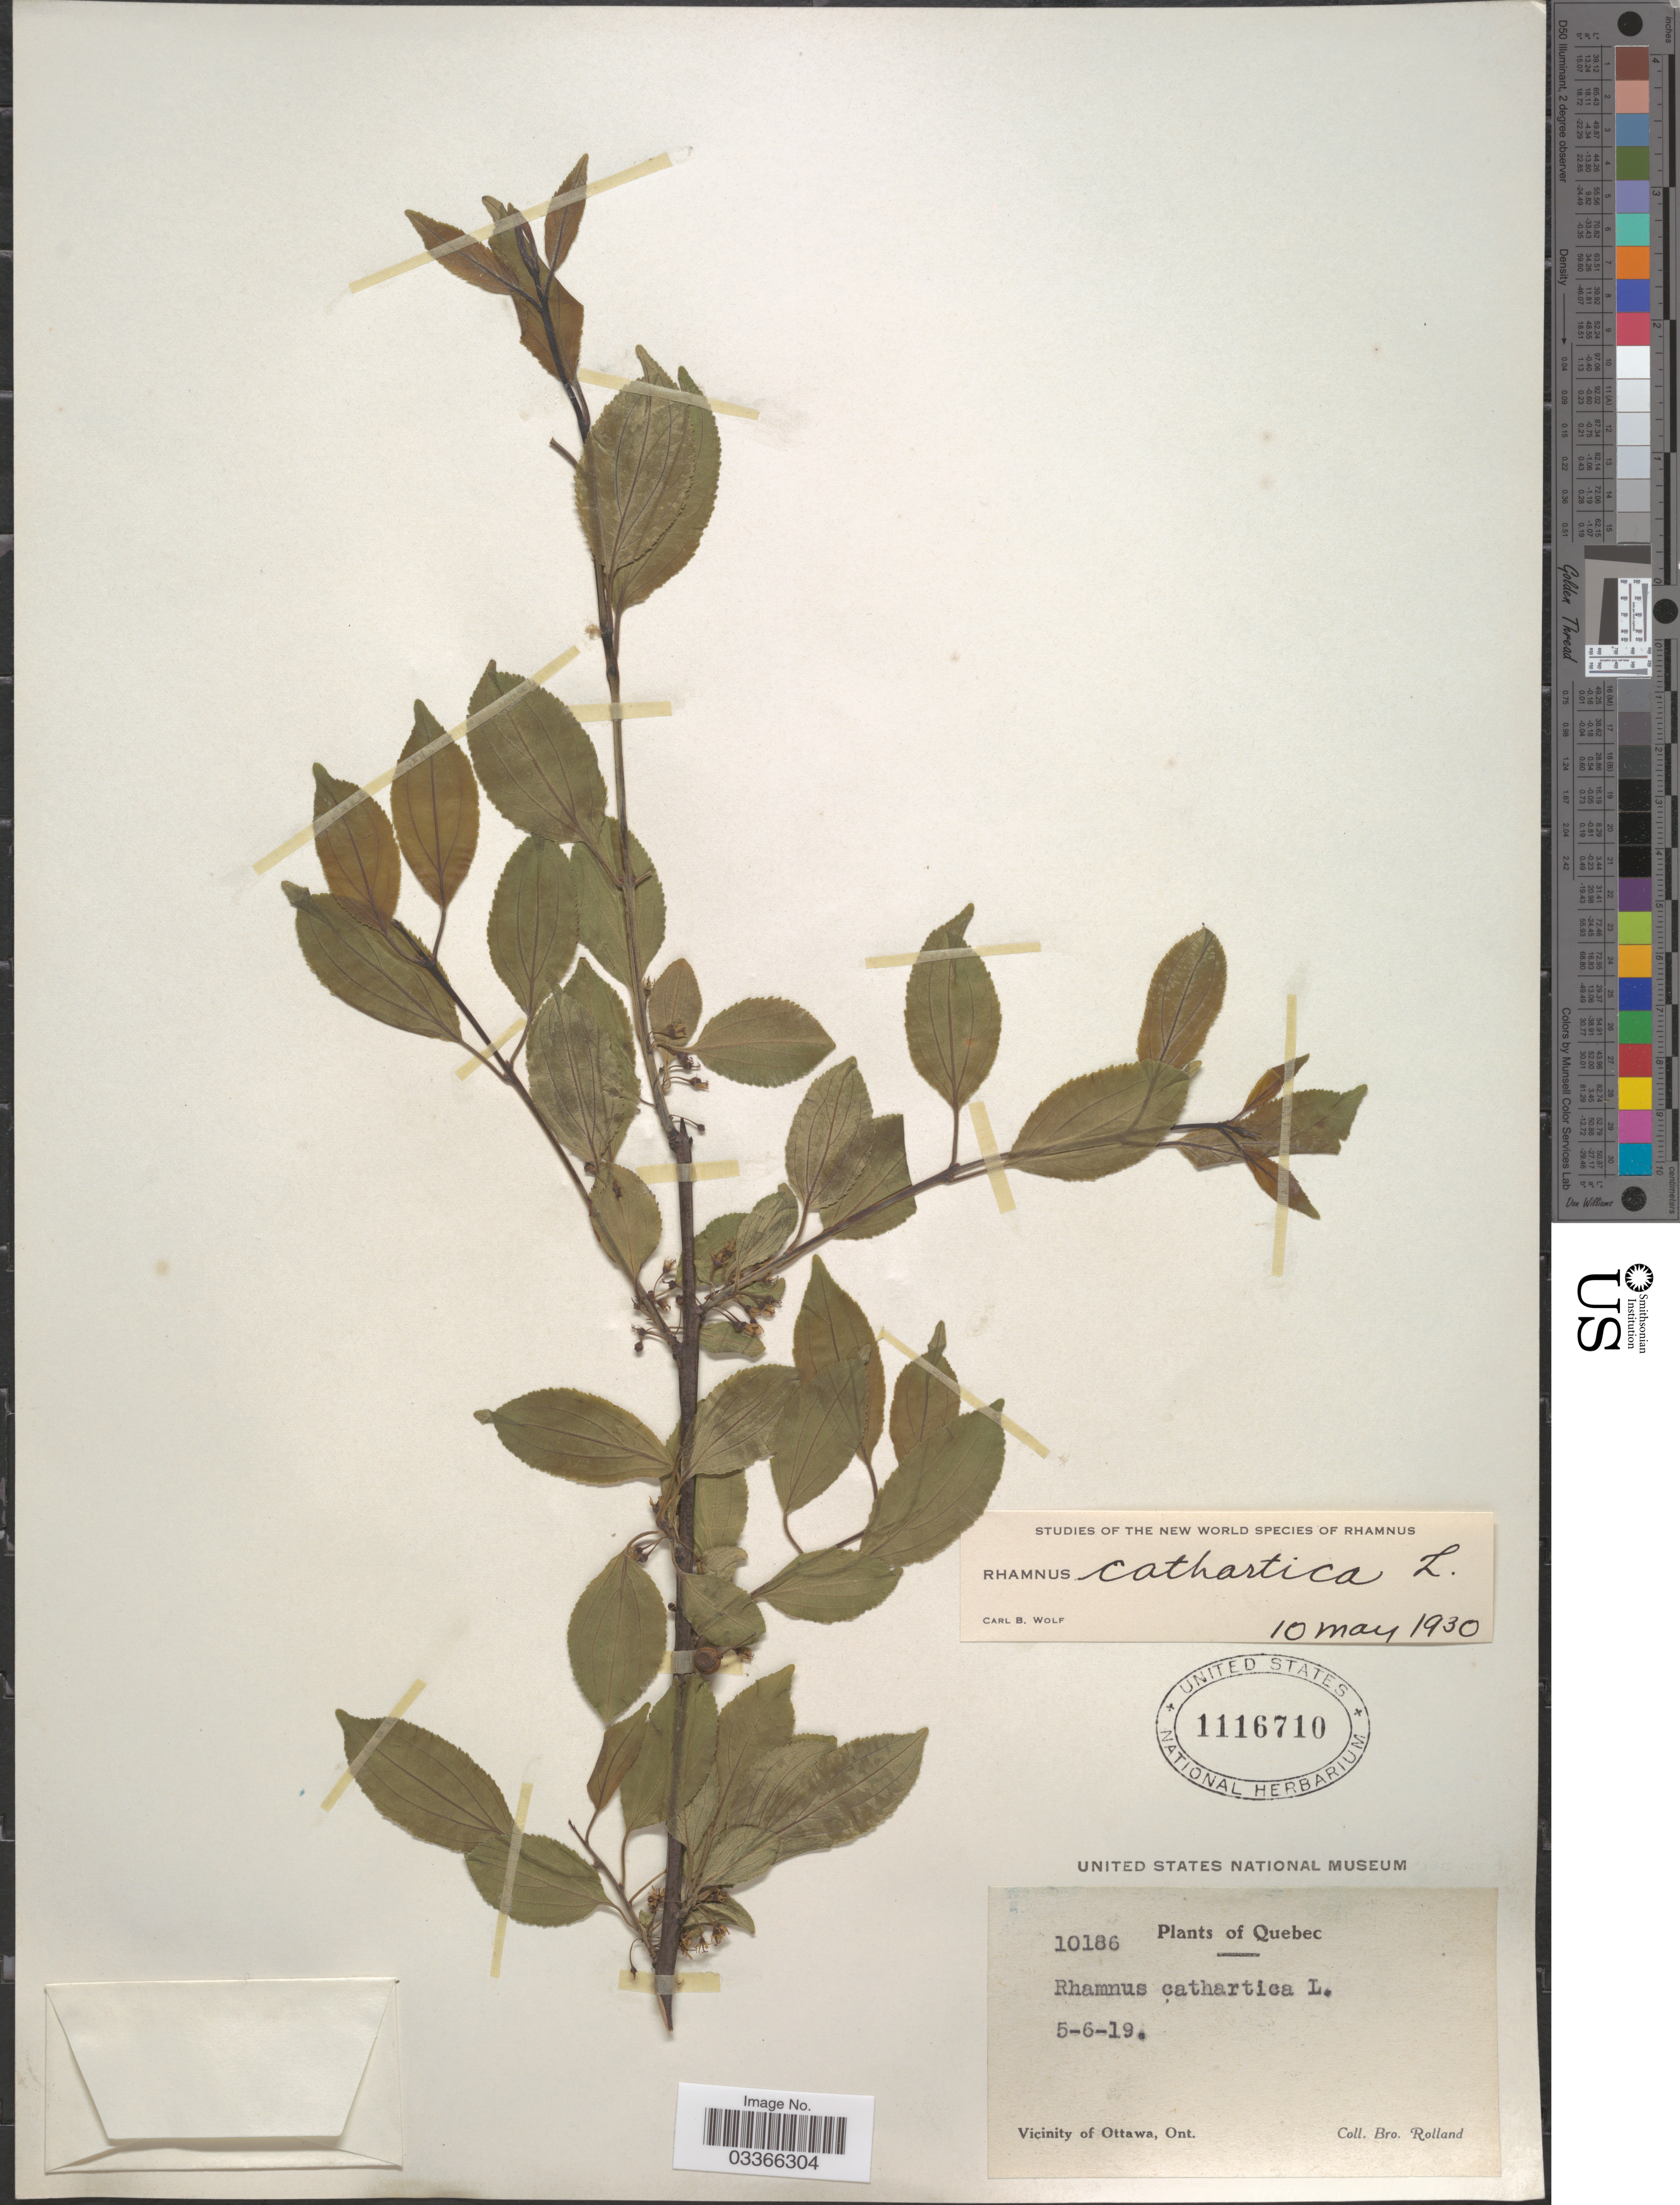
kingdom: Plantae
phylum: Tracheophyta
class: Magnoliopsida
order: Rosales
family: Rhamnaceae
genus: Rhamnus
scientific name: Rhamnus cathartica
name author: L.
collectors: B. Rolland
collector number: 10186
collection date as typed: Transcribed d/m/y: 6/5/19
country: Canada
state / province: Ontario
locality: Vicinity of Ottawa.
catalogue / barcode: US 1116710